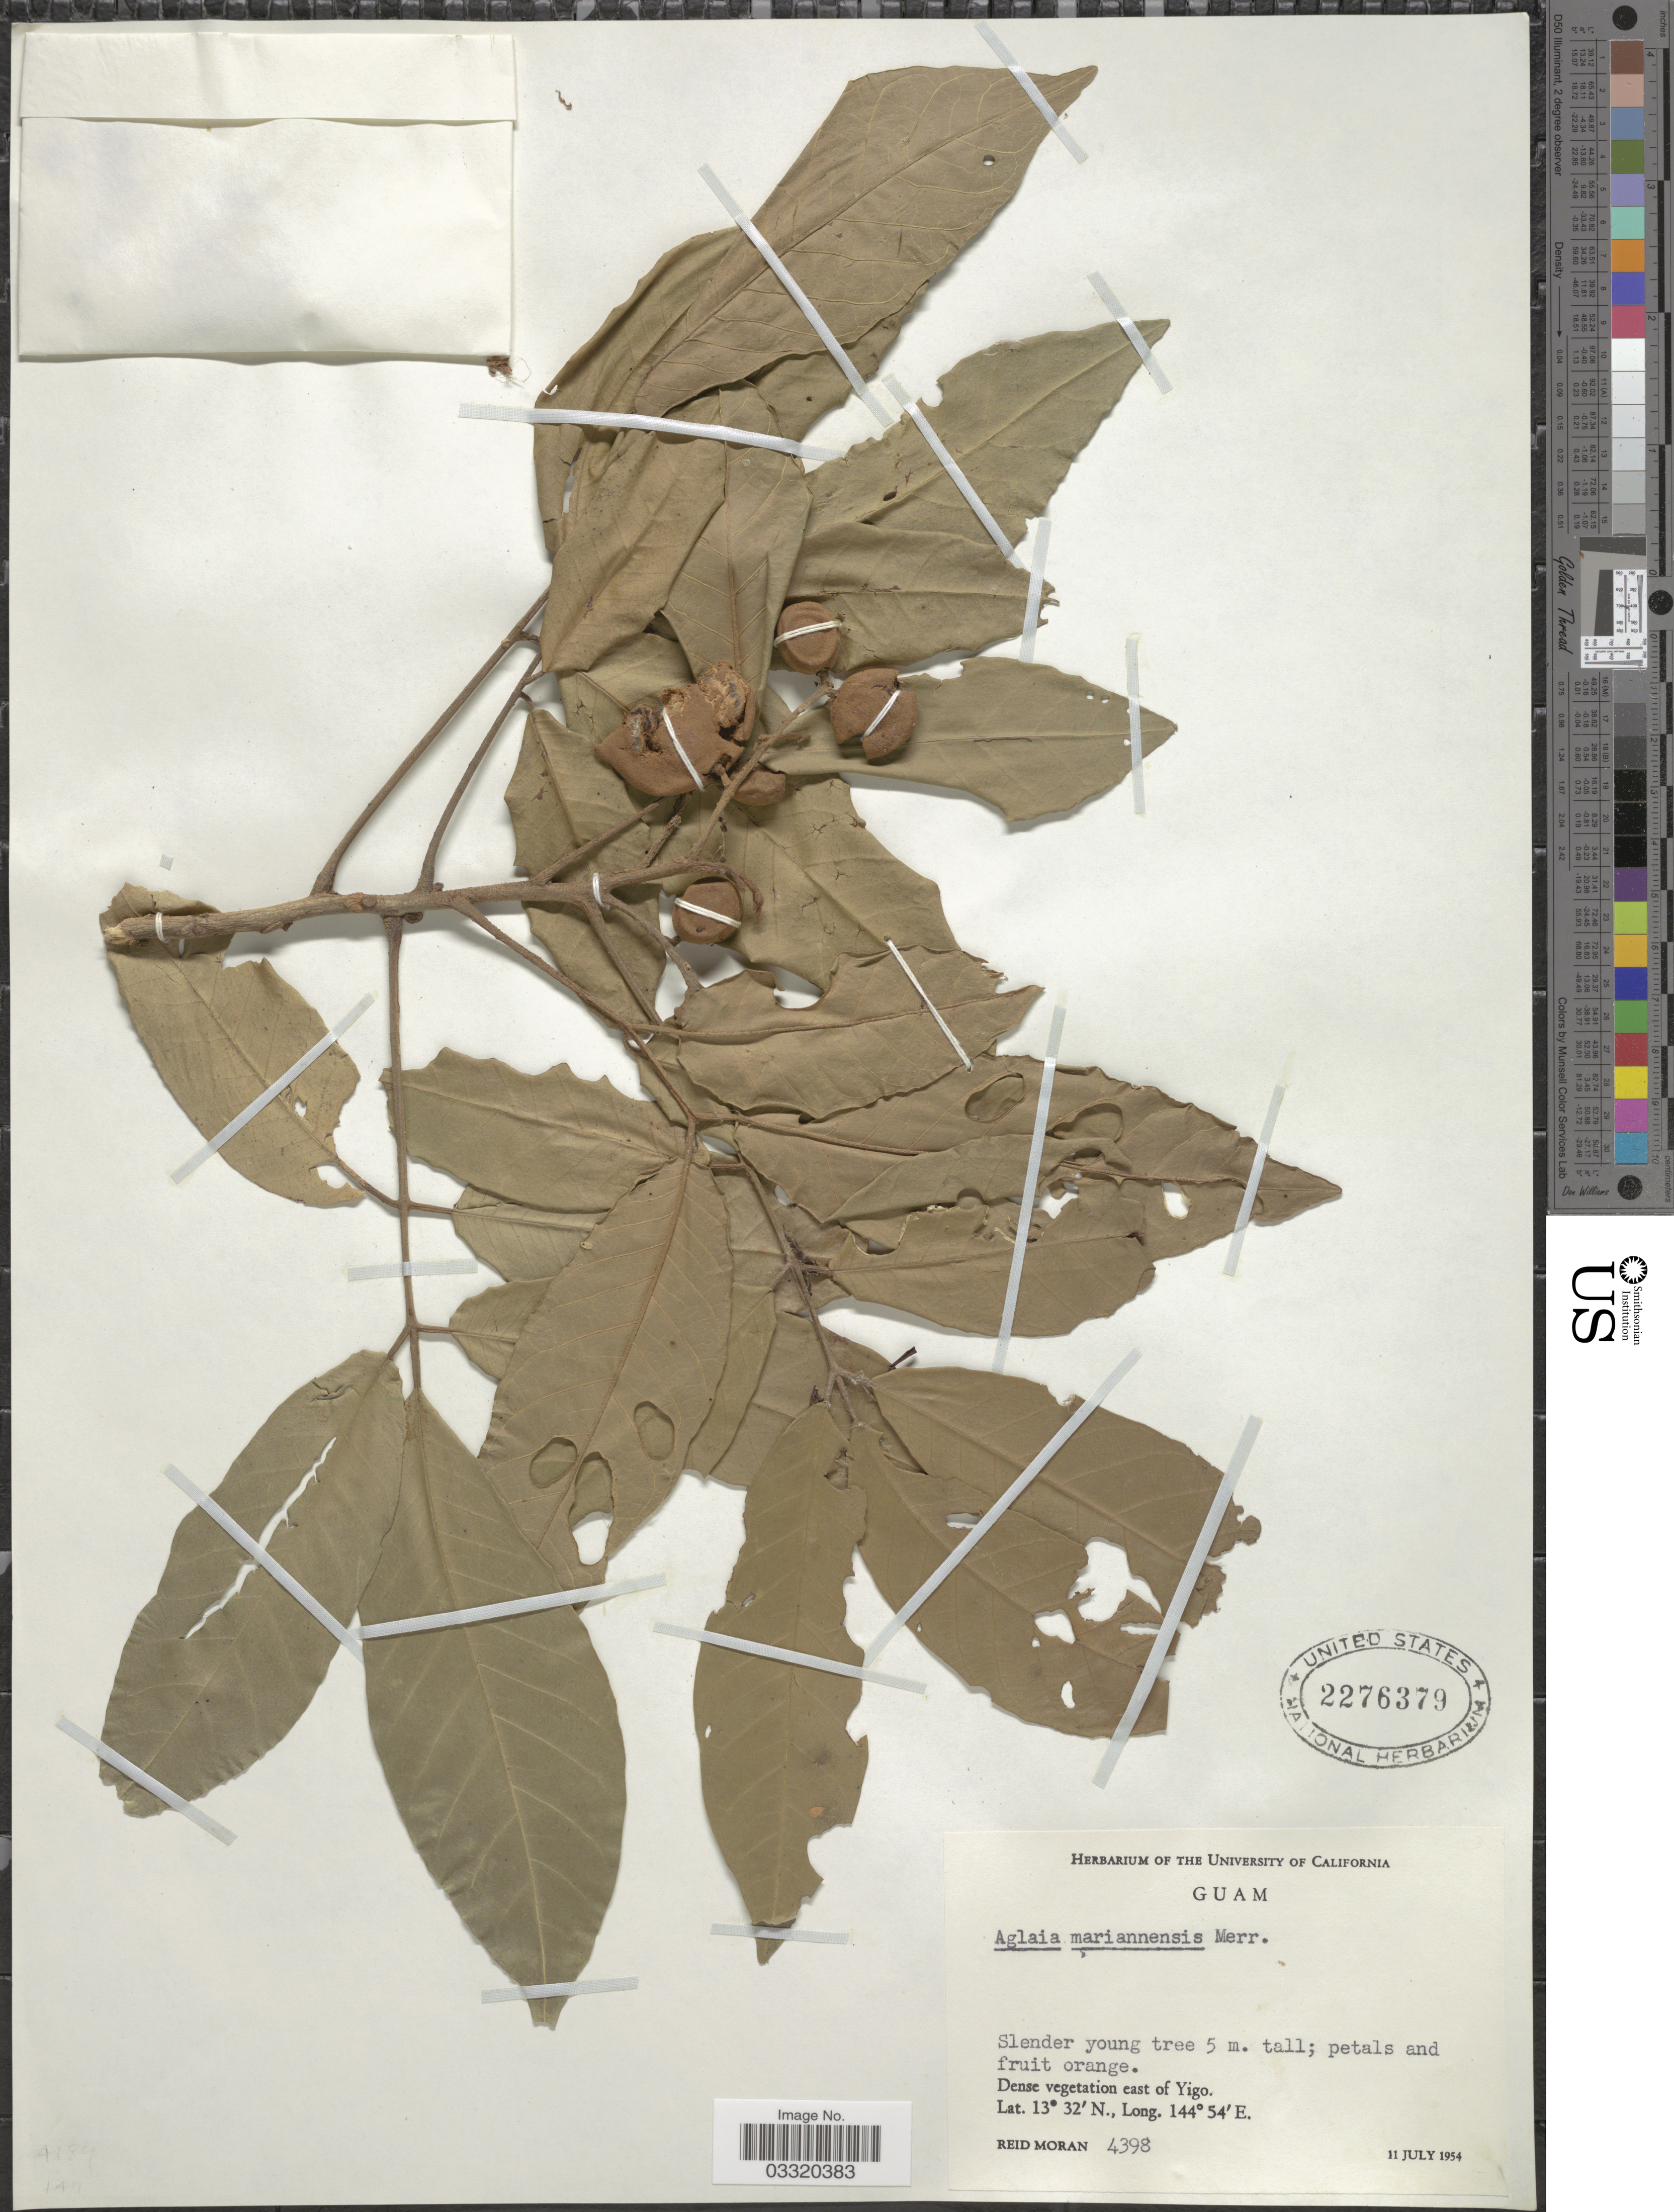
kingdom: Plantae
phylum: Tracheophyta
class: Magnoliopsida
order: Sapindales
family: Meliaceae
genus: Aglaia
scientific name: Aglaia mariannensis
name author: Merr.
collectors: R. Moran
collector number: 4398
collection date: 1954-07-11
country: Guam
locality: Dense vegetation east of Yigo.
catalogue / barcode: US 2276379